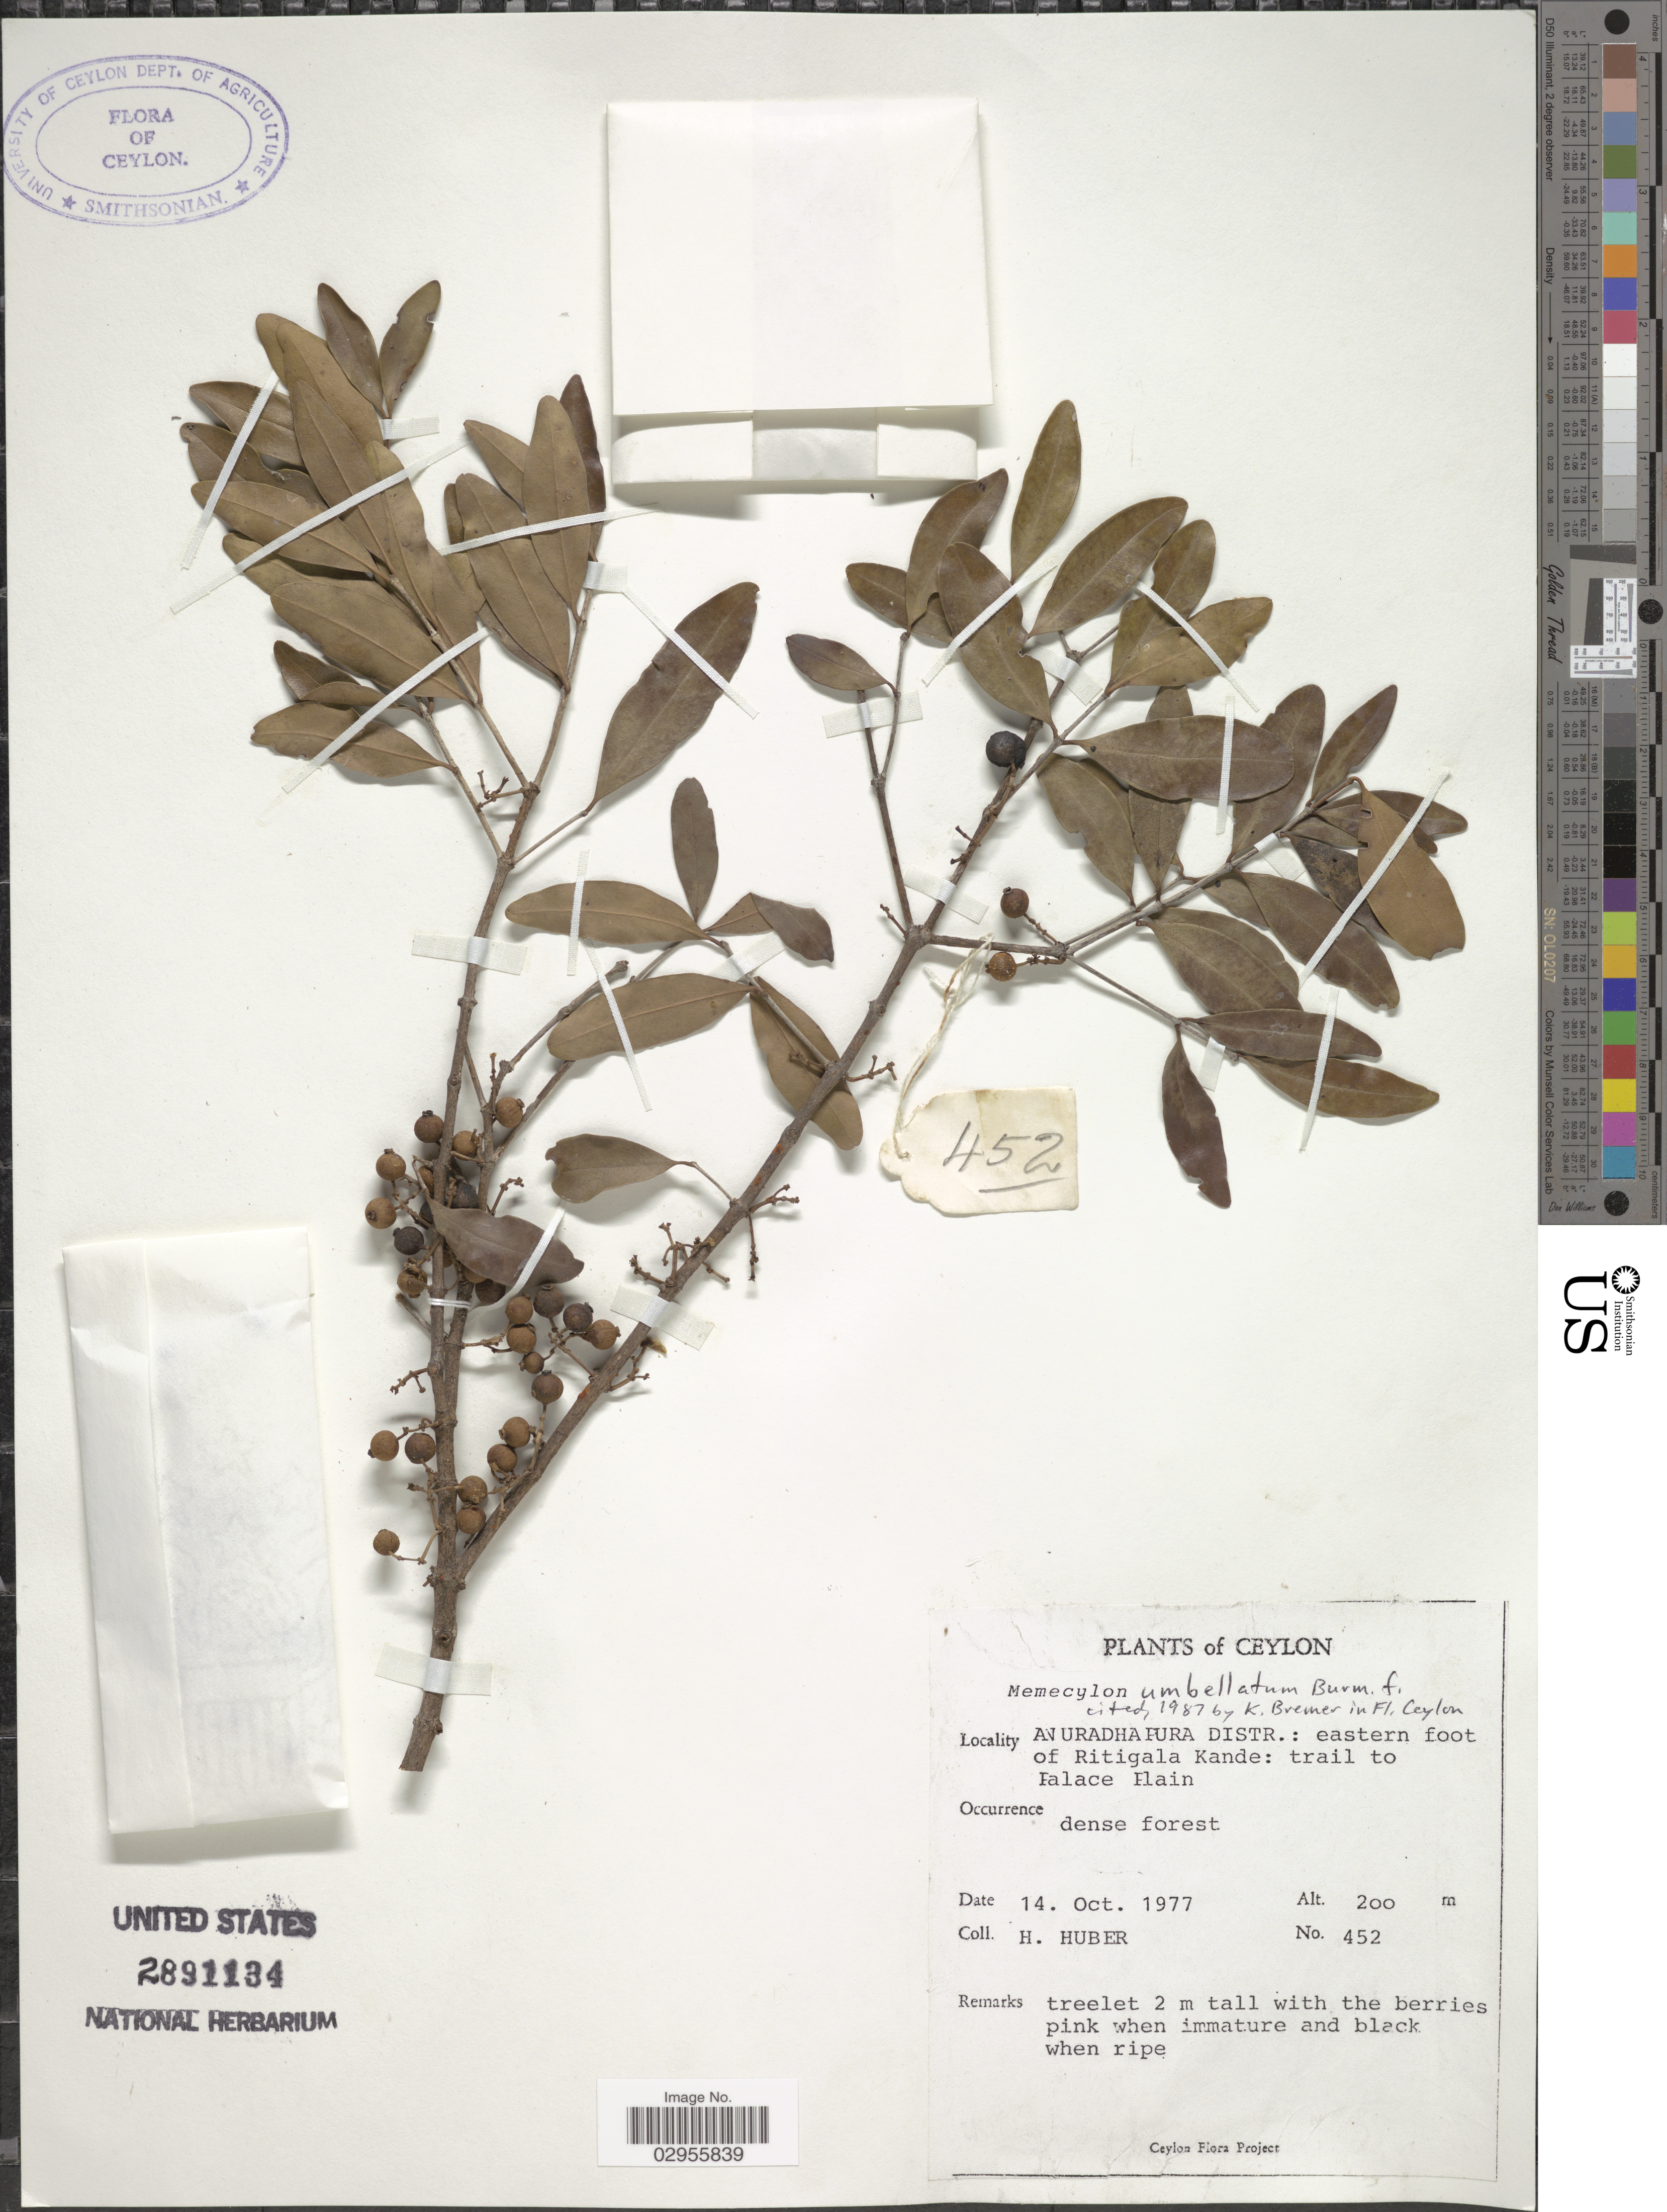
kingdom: Plantae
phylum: Tracheophyta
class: Magnoliopsida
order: Myrtales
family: Melastomataceae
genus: Memecylon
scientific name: Memecylon umbellatum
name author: Burm. f.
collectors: H. Huber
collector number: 452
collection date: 1977-10-14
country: Sri Lanka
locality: Ceylon, Anuradhapura Distr.: eastern foot of Ritigala Kande: trail to Palace Plain.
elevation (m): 200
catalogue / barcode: US 2891134